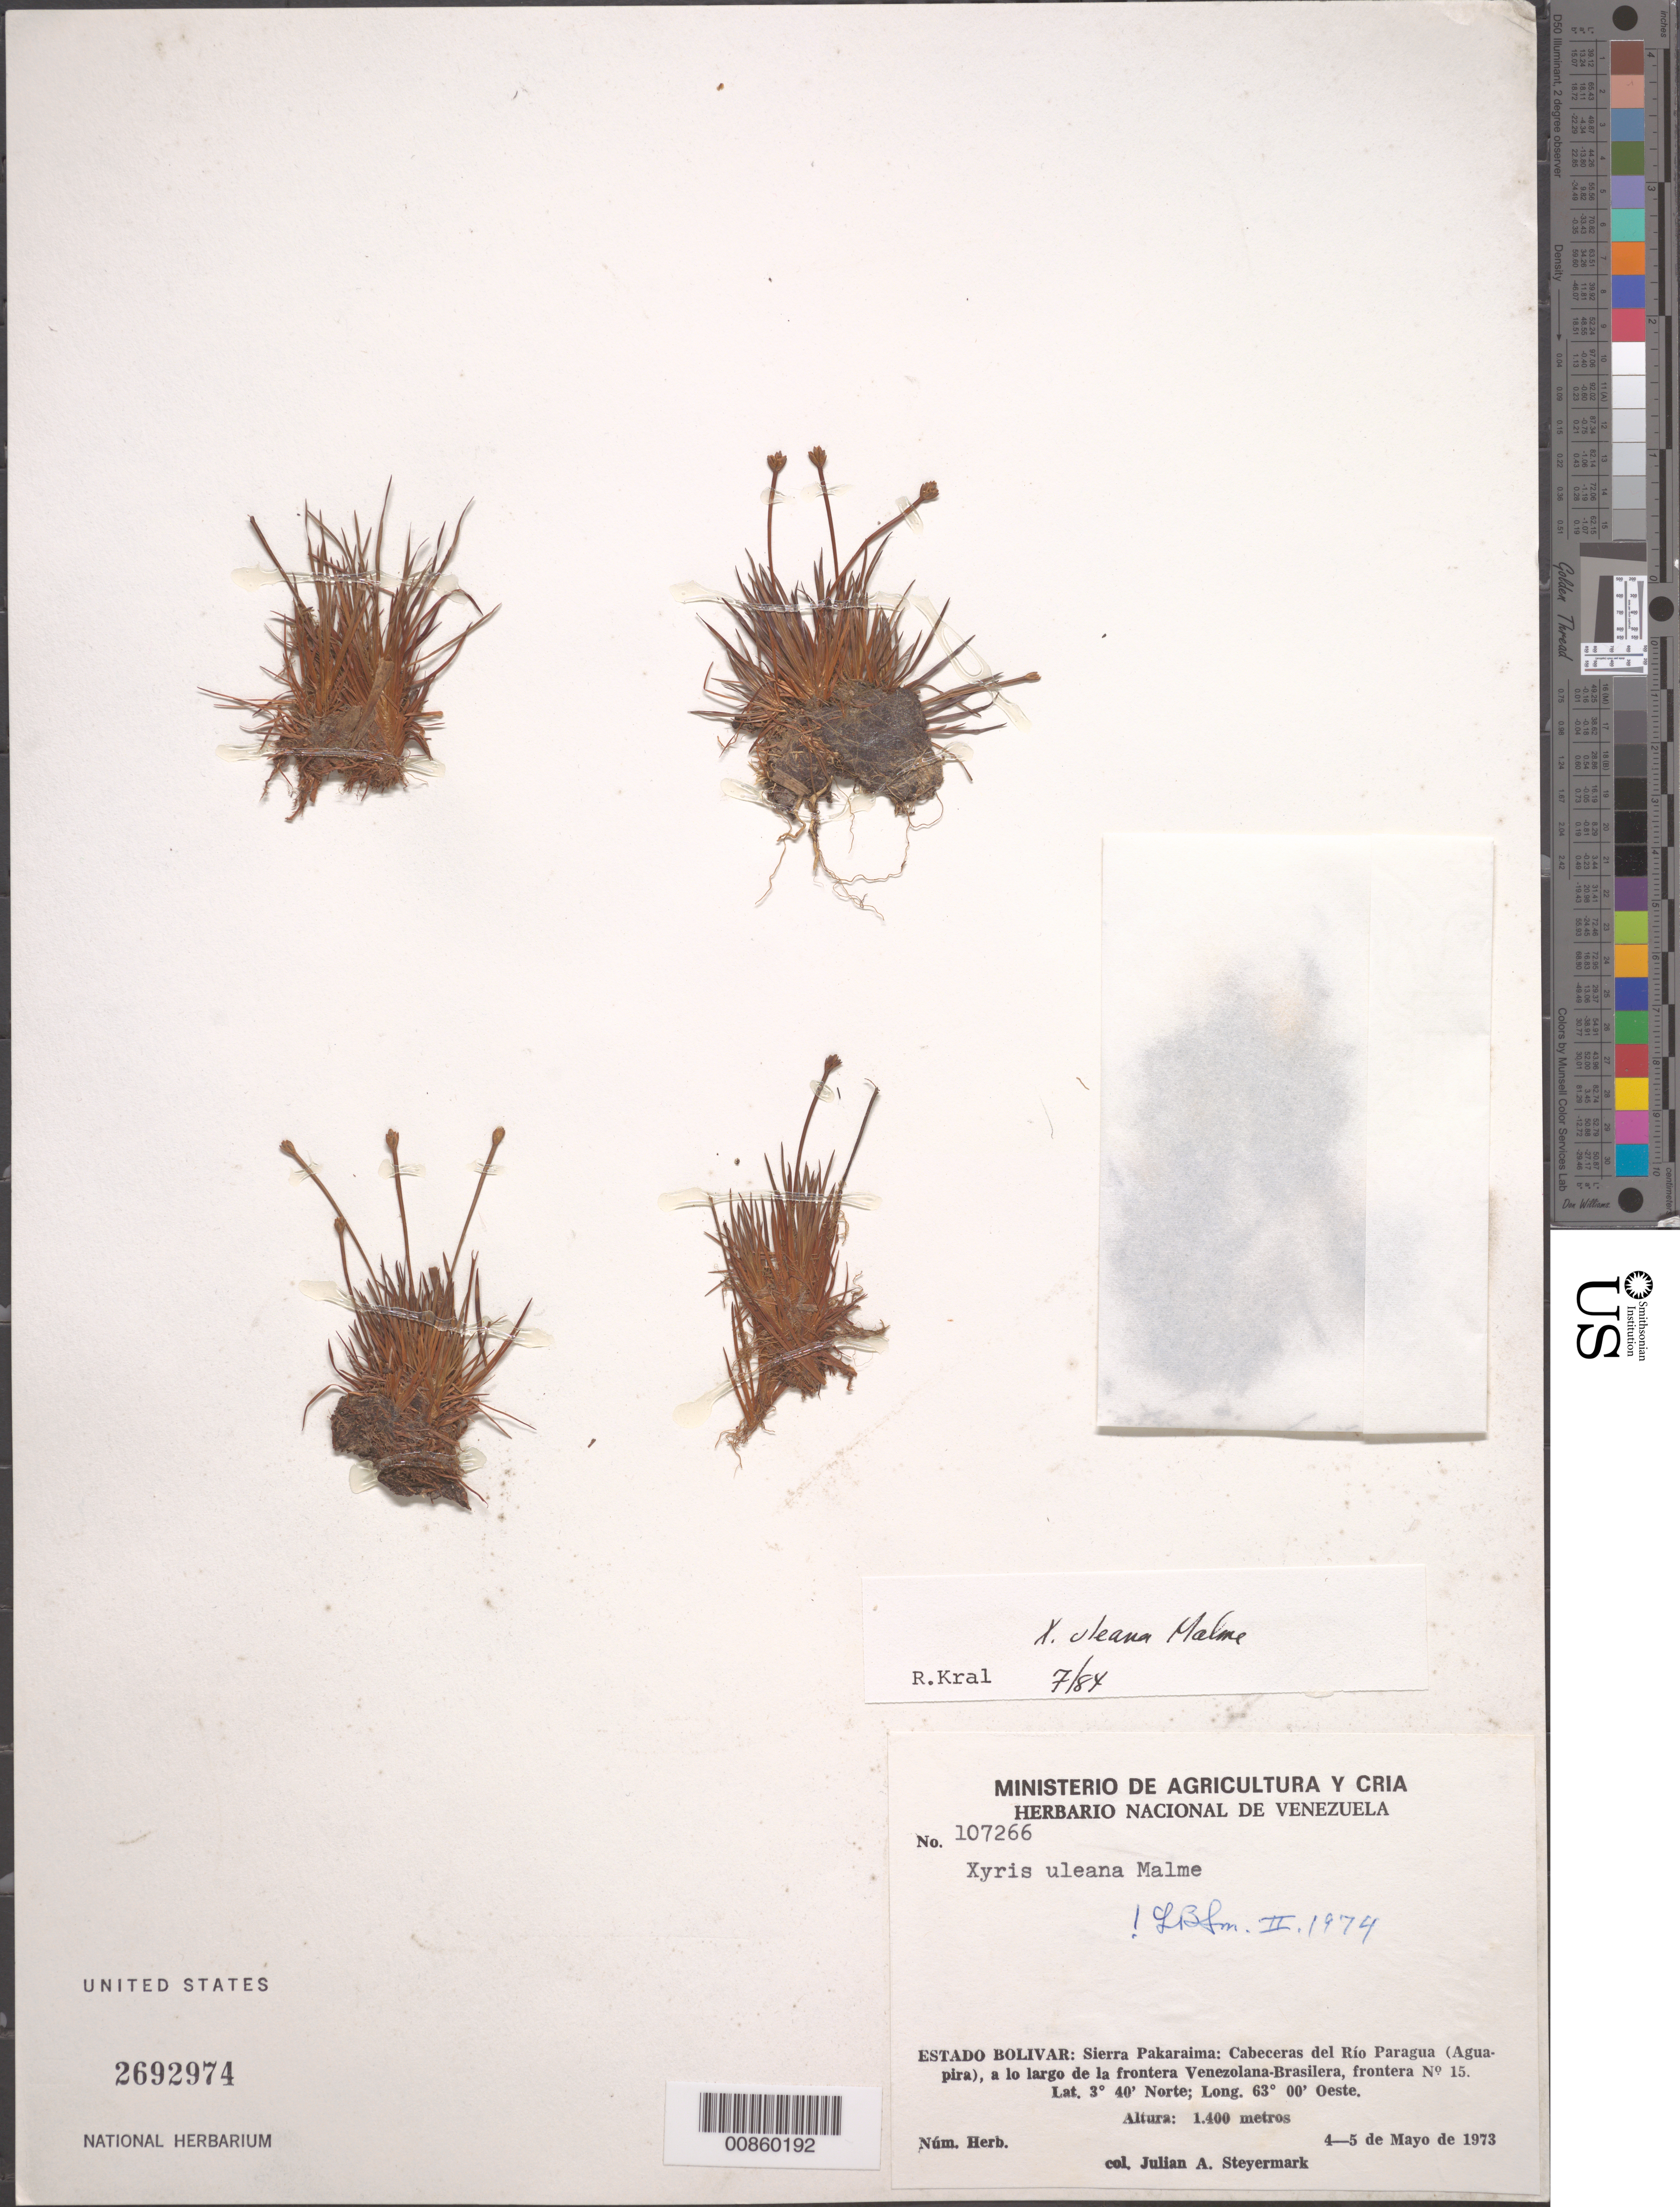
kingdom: Plantae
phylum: Tracheophyta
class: Liliopsida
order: Poales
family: Xyridaceae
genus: Xyris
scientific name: Xyris uleana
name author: Malme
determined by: Kral, Robert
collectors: J. Steyermark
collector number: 107266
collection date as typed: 4-May-73 to 5-May-73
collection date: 1973-05-04/1973-05-05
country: Venezuela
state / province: Bolívar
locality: Sierra Pakaraima: cabeceras del Río Paragua (Aguapira), a lo largo de la frontera Venezolana - Brasilera, frontera no. 15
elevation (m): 1400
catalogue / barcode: US 2692974